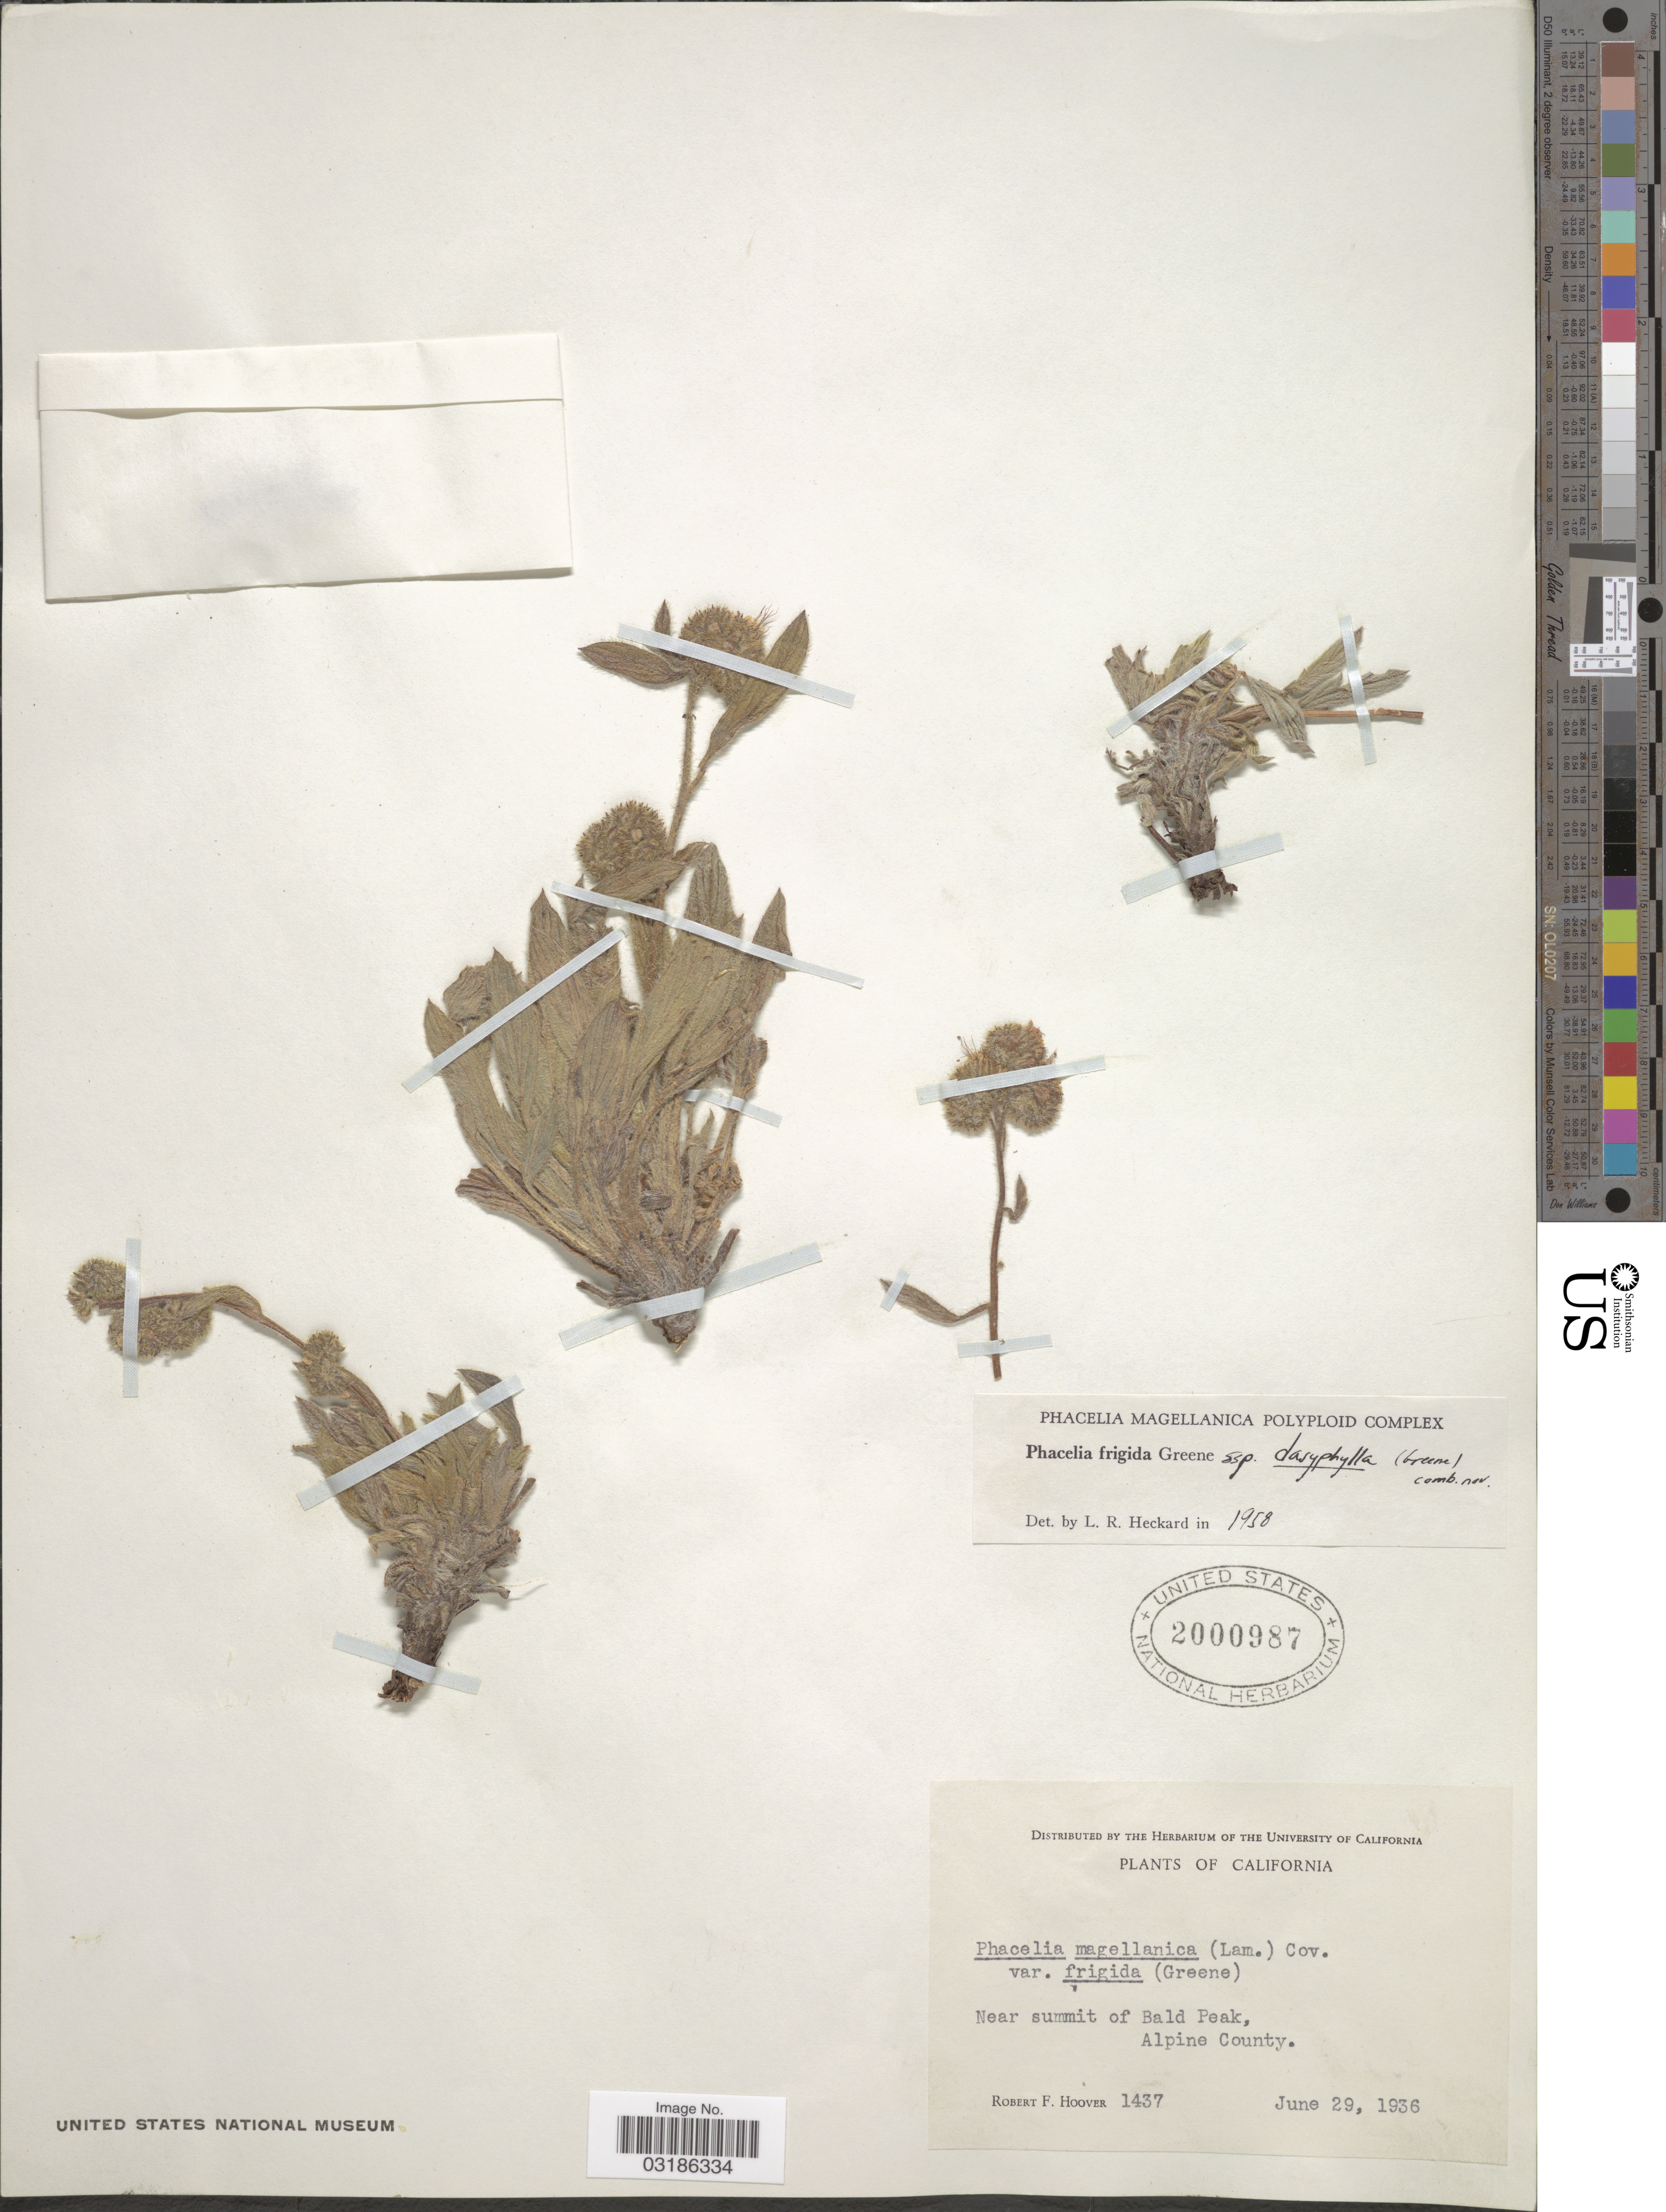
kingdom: Plantae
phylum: Tracheophyta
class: Magnoliopsida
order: Boraginales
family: Hydrophyllaceae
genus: Phacelia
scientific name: Phacelia frigida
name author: Greene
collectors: R. F. Hoover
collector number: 1437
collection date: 1936-06-29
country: United States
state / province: California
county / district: Alpine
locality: Near summit of Bald Peak, Alpine County.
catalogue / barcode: US 2000987